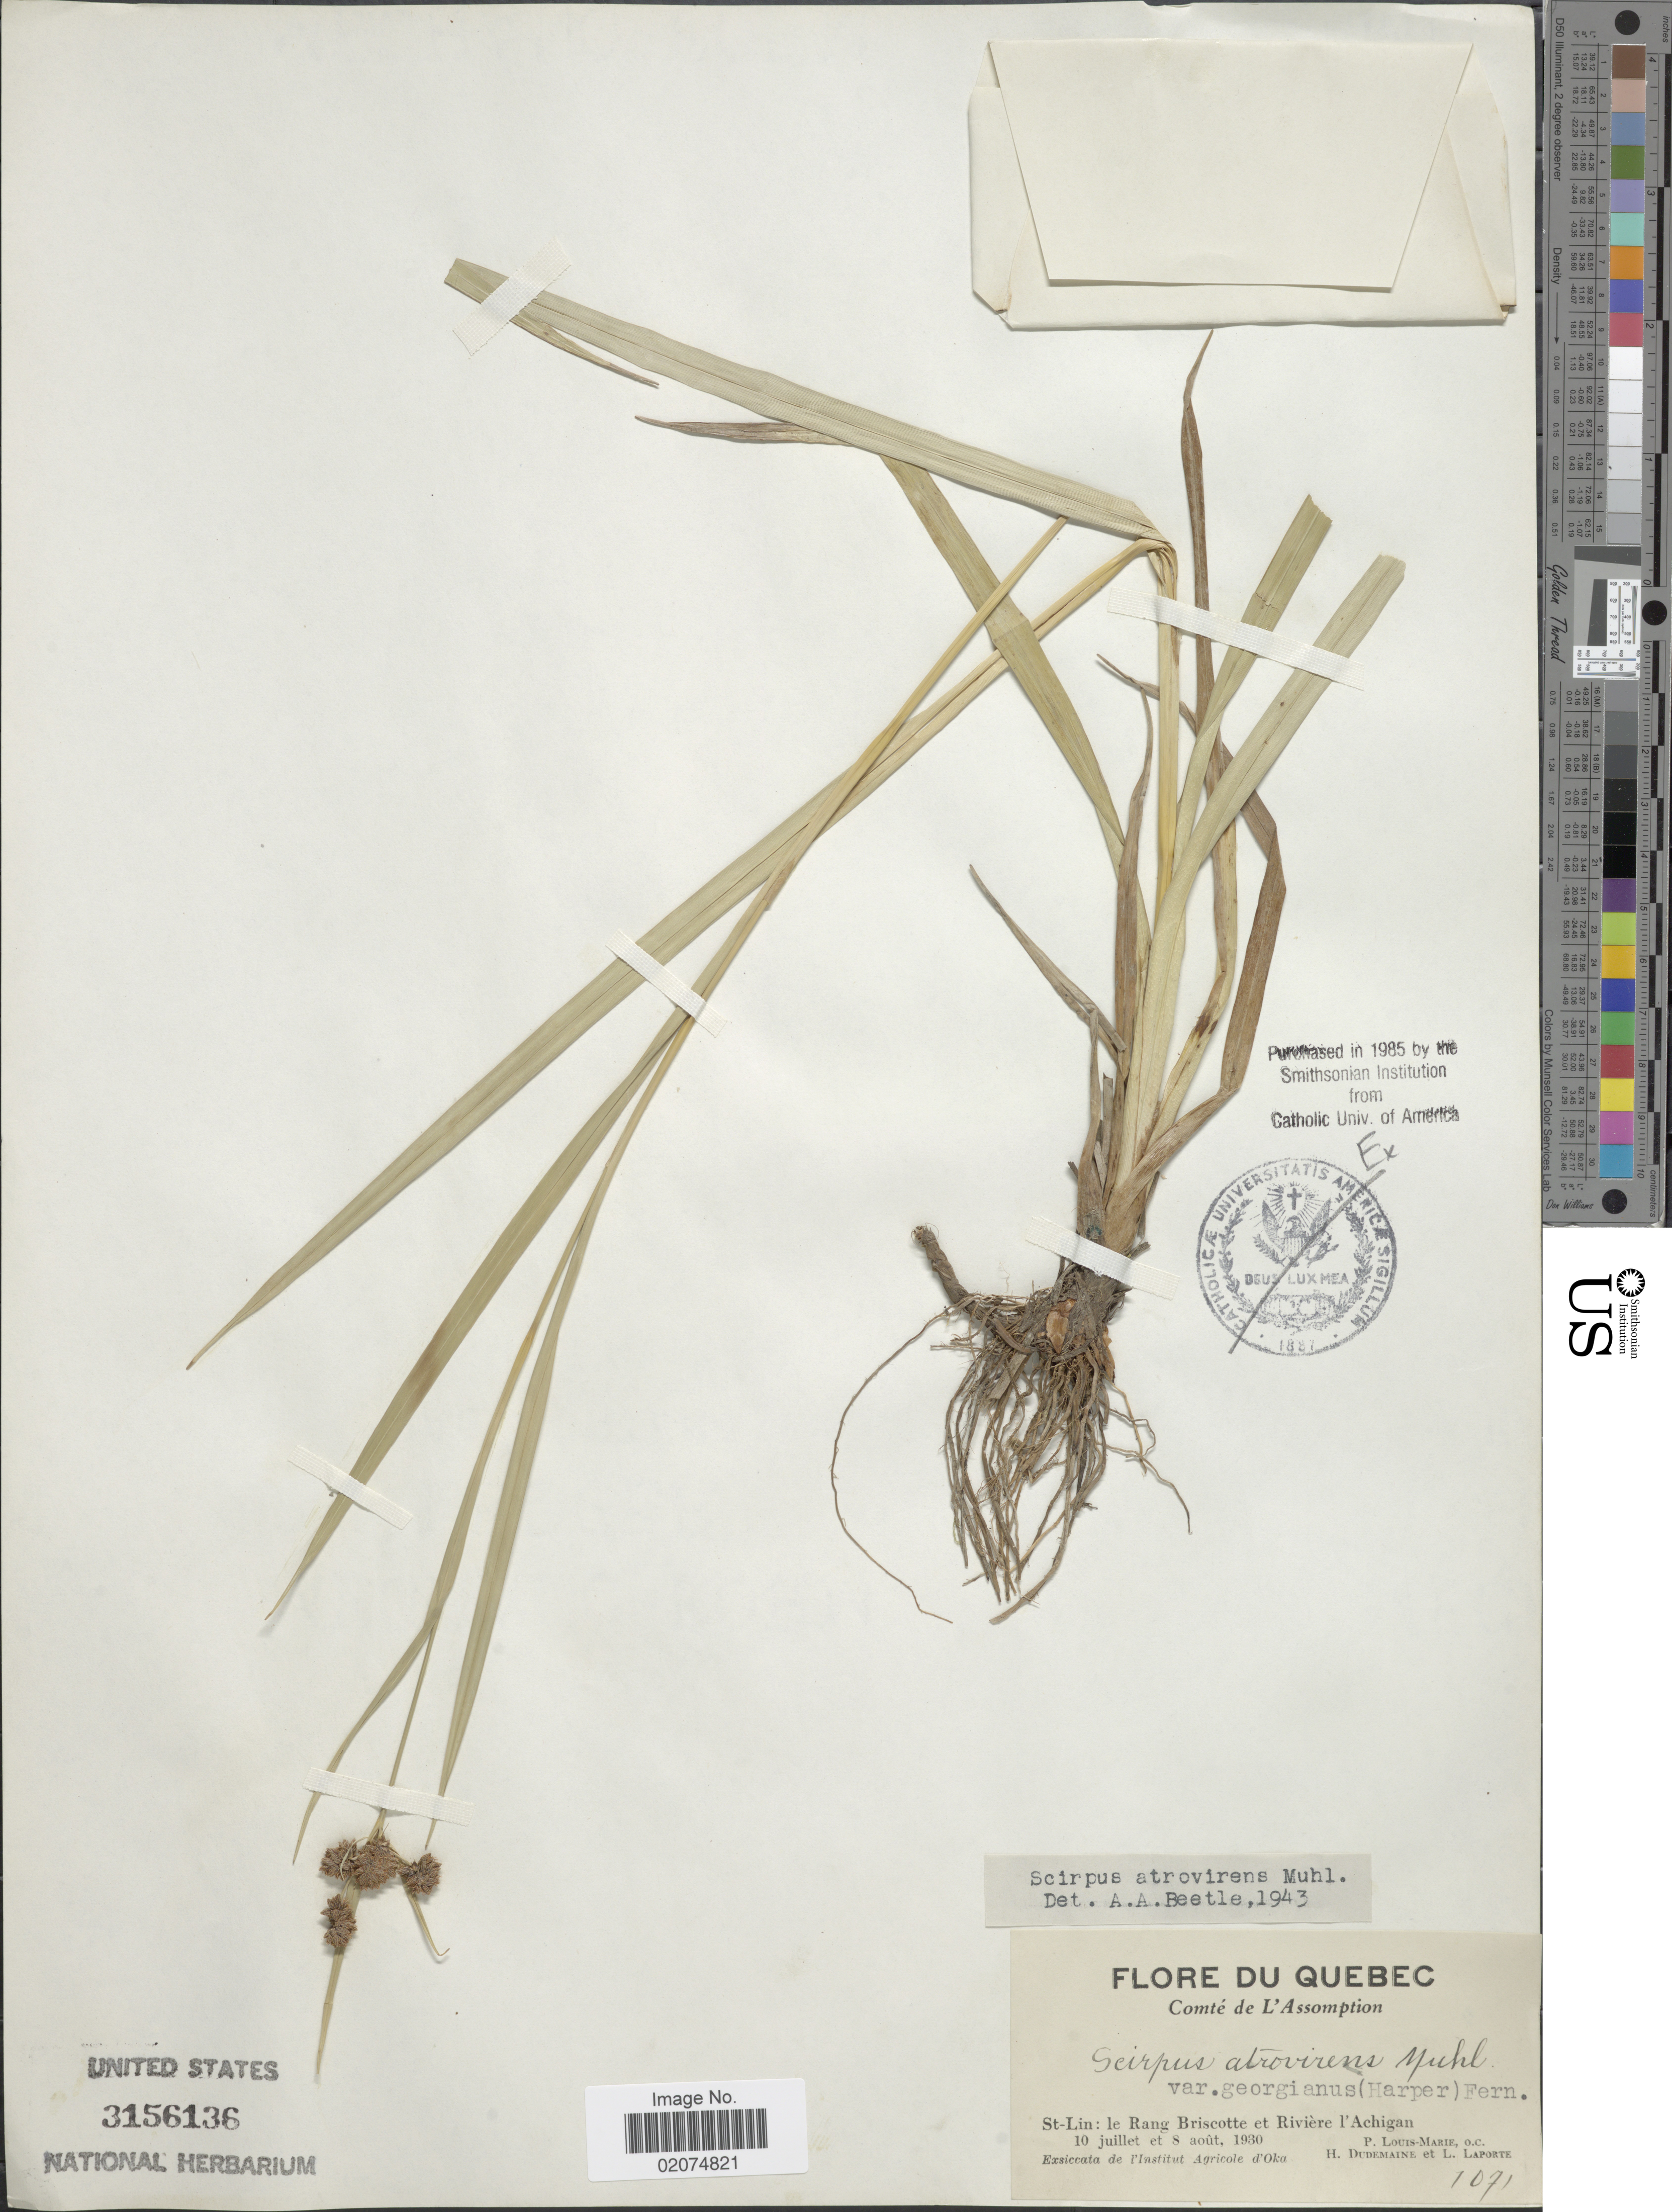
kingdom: Plantae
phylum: Tracheophyta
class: Liliopsida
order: Poales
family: Cyperaceae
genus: Scirpus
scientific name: Scirpus atrovirens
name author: Willd.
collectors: L.-M. LaLonde, H. Dudemaine & L. Laporte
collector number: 1071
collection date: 1930-07-10/1930-08-08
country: Canada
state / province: Quebec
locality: Comte de L'Assomption, St-Lin, le Range Briscotte et Riviere l'Achigan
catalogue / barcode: US 3156136